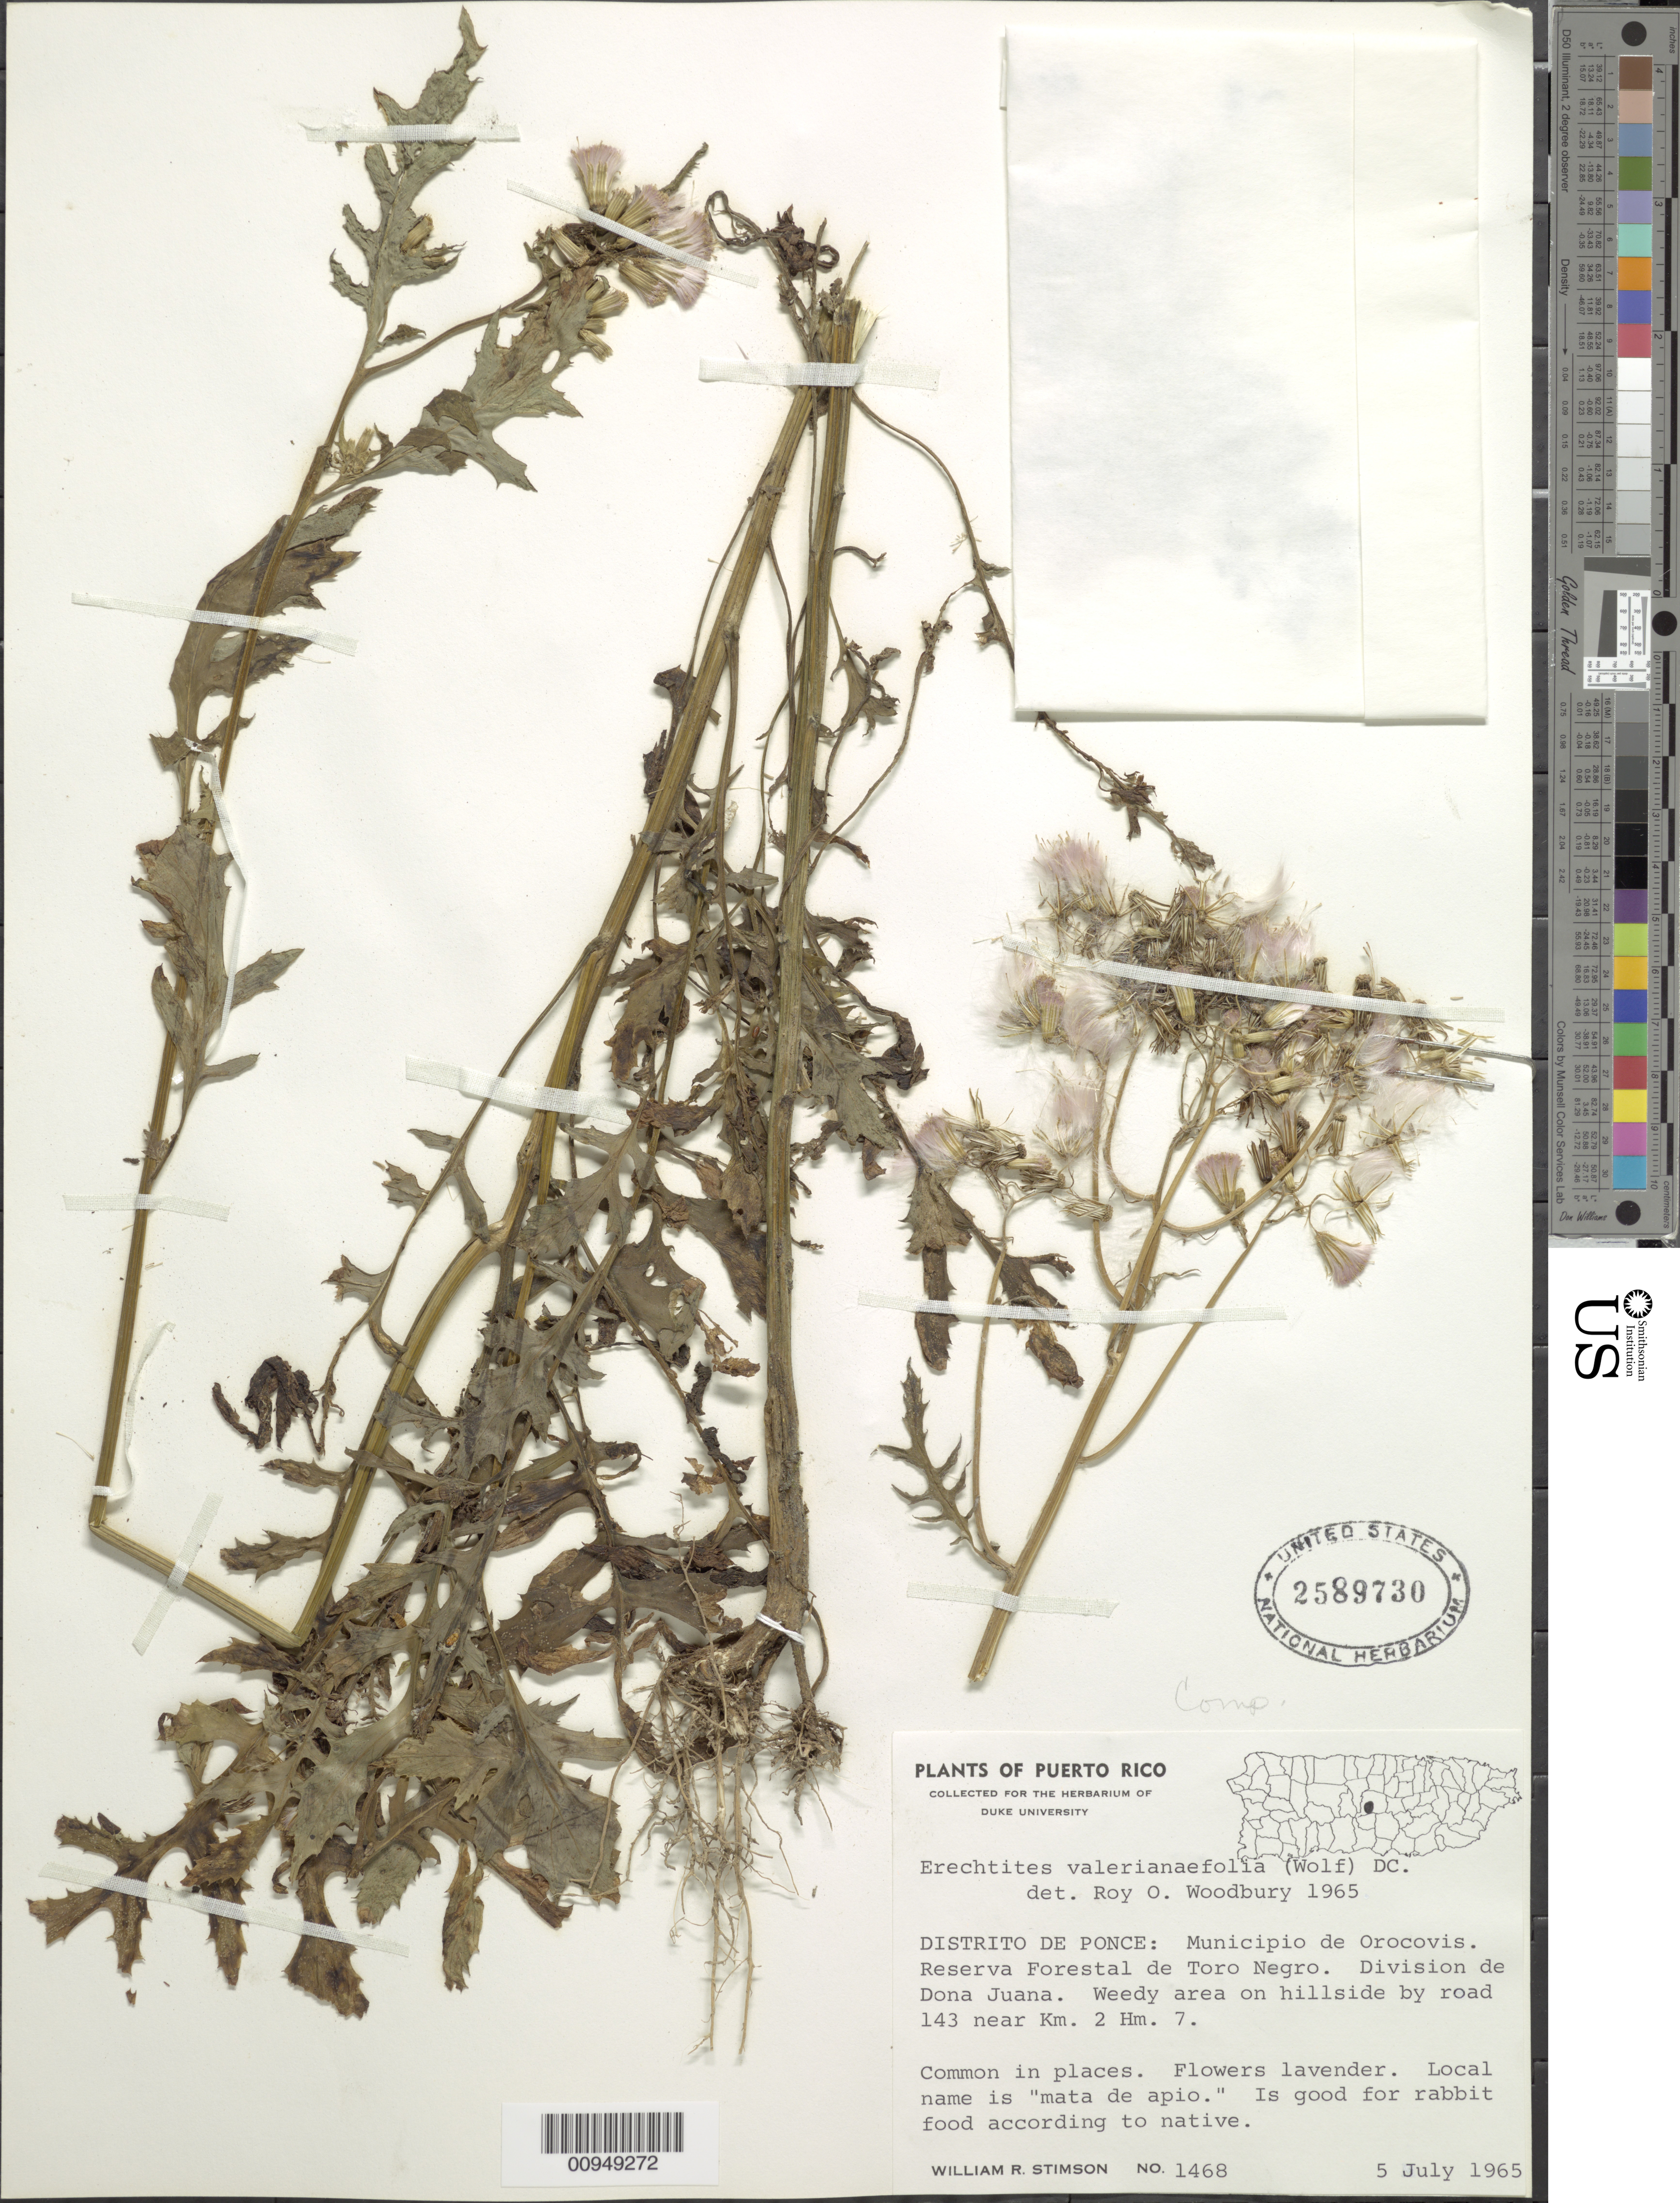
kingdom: Plantae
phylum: Tracheophyta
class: Magnoliopsida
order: Asterales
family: Asteraceae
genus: Erechtites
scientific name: Erechtites valerianifolius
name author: (Link ex Spreng.) DC.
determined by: Woodbury, R. O.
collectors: W. R. Stimson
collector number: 1468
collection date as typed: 05 Jul 1965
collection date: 1965-07-05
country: Puerto Rico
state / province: Orocovis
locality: Municipio de Orocovis, Reserva Forestal de Toro Negro; Division de Dona Juana, on hillside by road 143 near Km. 2 Hm. 7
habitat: Weedy area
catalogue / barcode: US 2589730